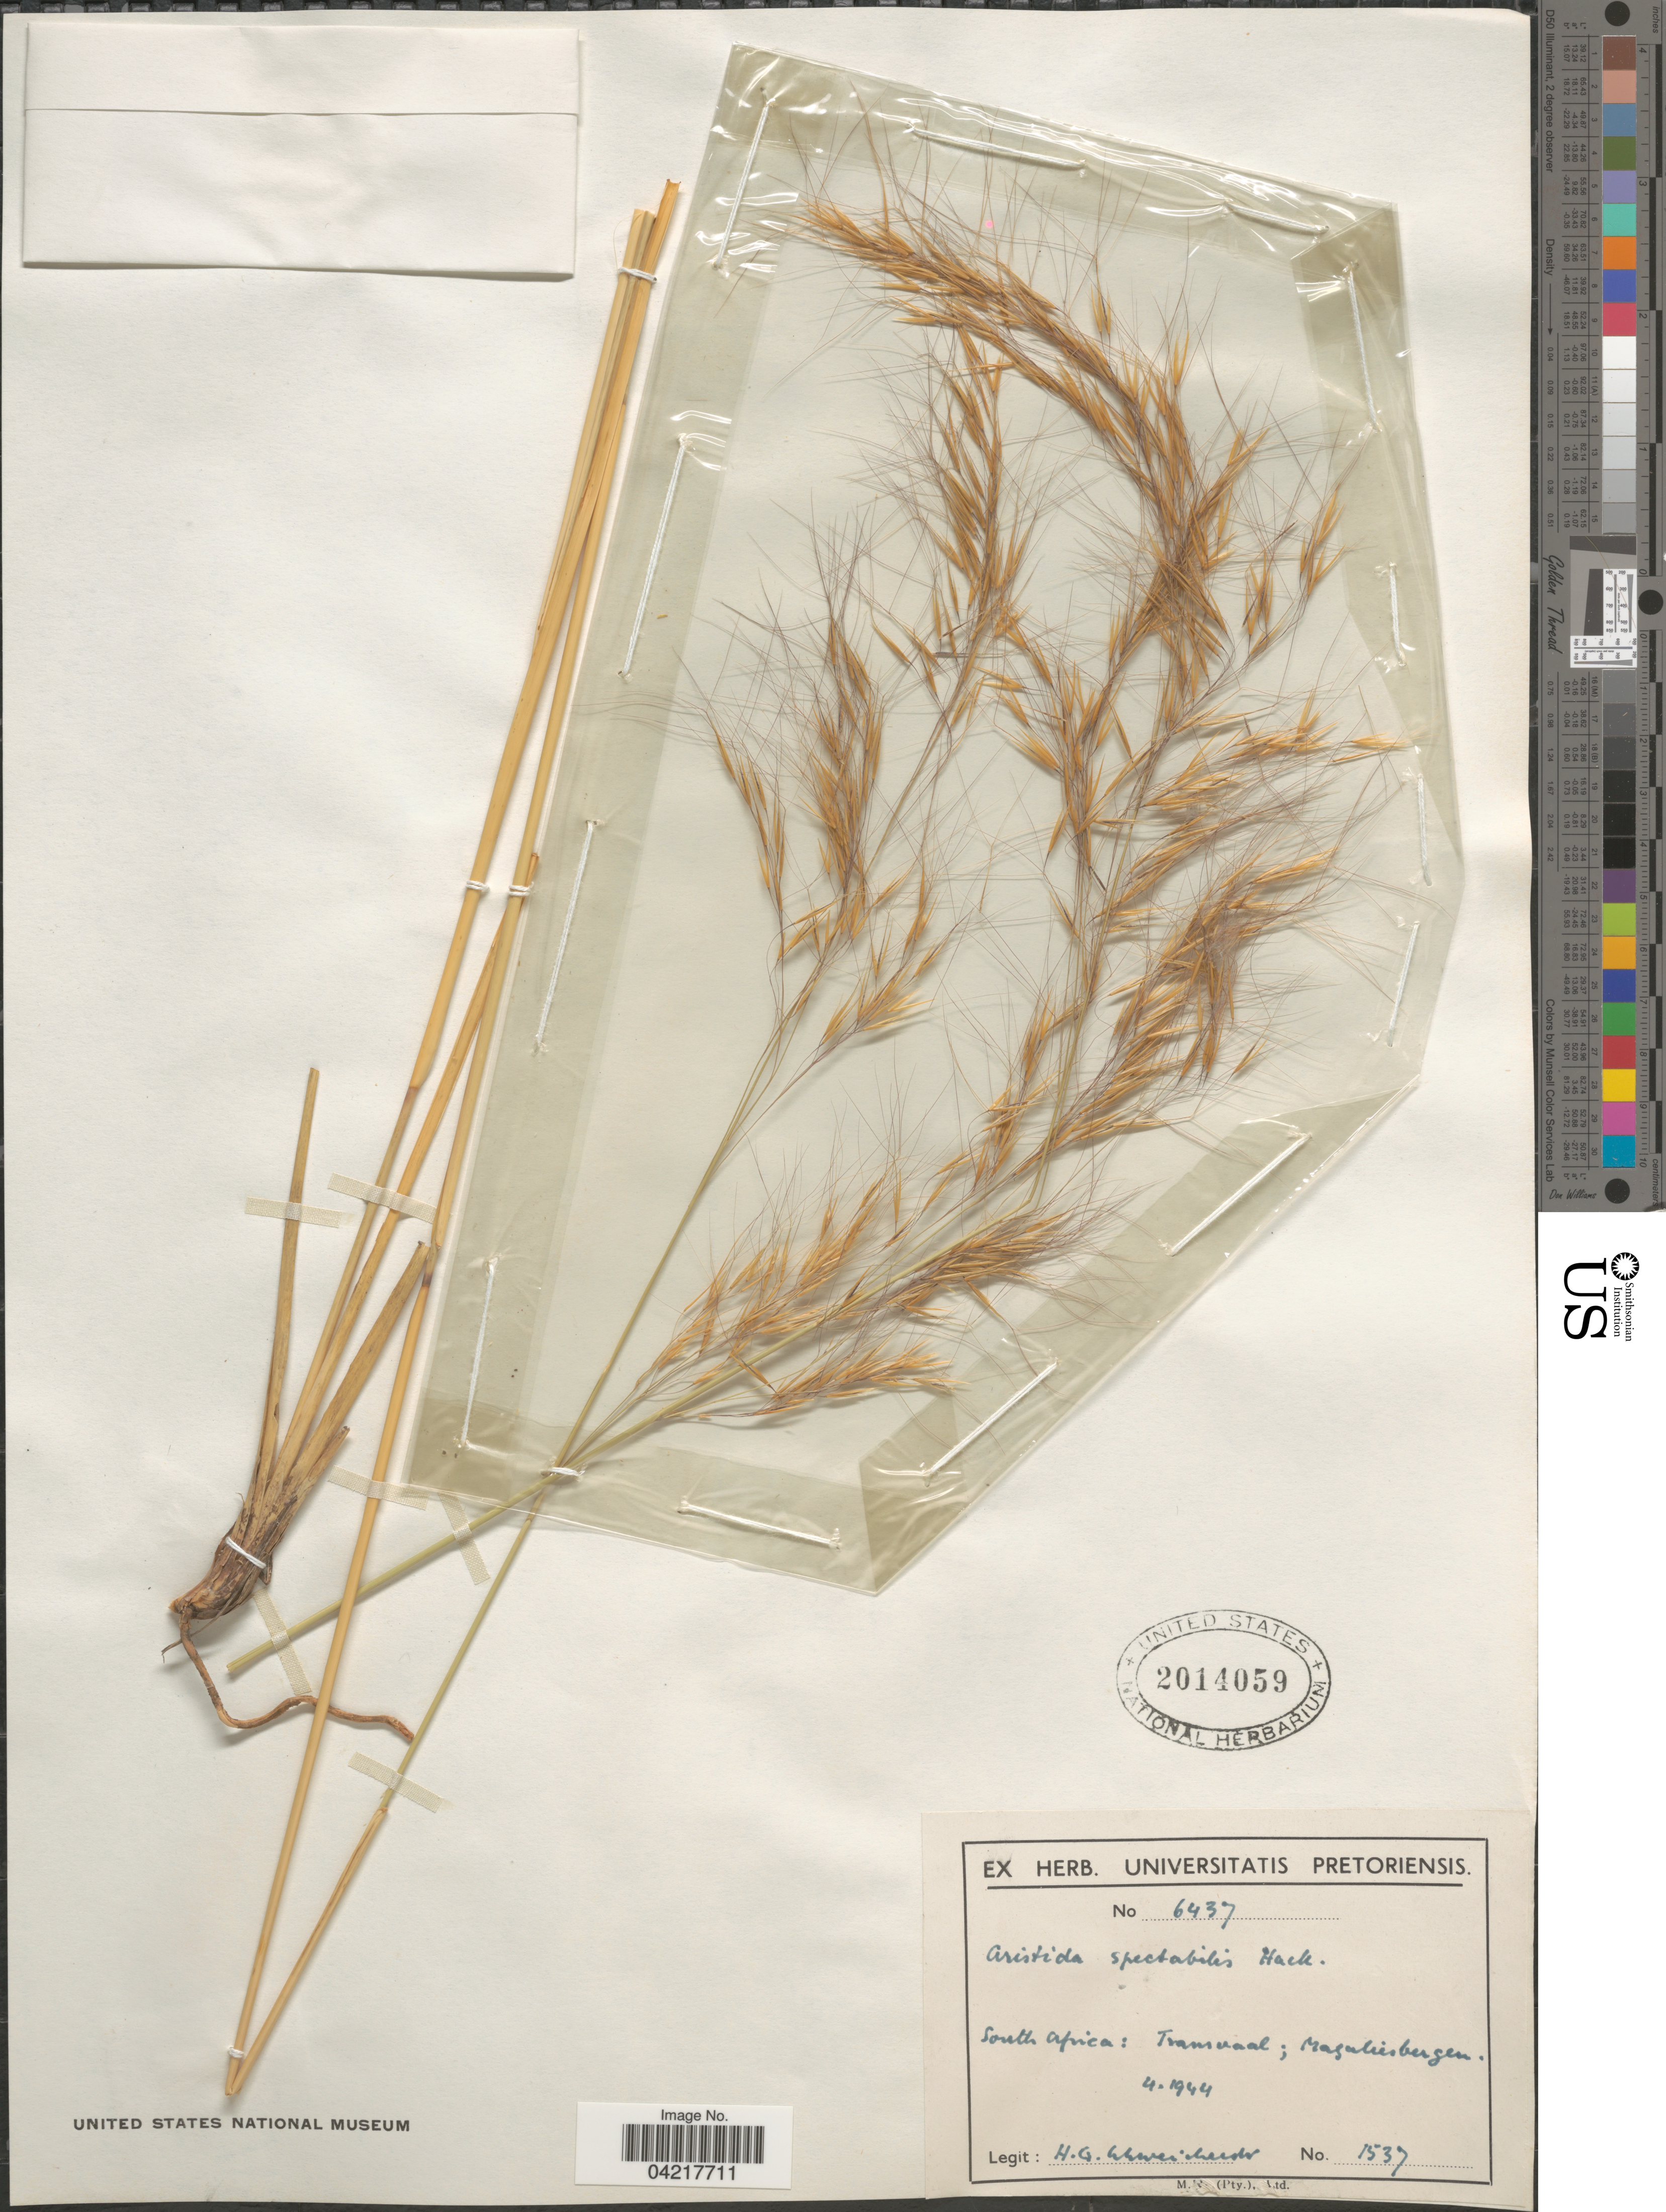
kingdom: Plantae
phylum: Tracheophyta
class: Liliopsida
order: Poales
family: Poaceae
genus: Aristida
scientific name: Aristida spectabilis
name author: Hack.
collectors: H. Schweickerdt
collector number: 1537/6437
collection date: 1944-04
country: South Africa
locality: Transvaal, Magaliesbergen.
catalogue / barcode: US 2014059